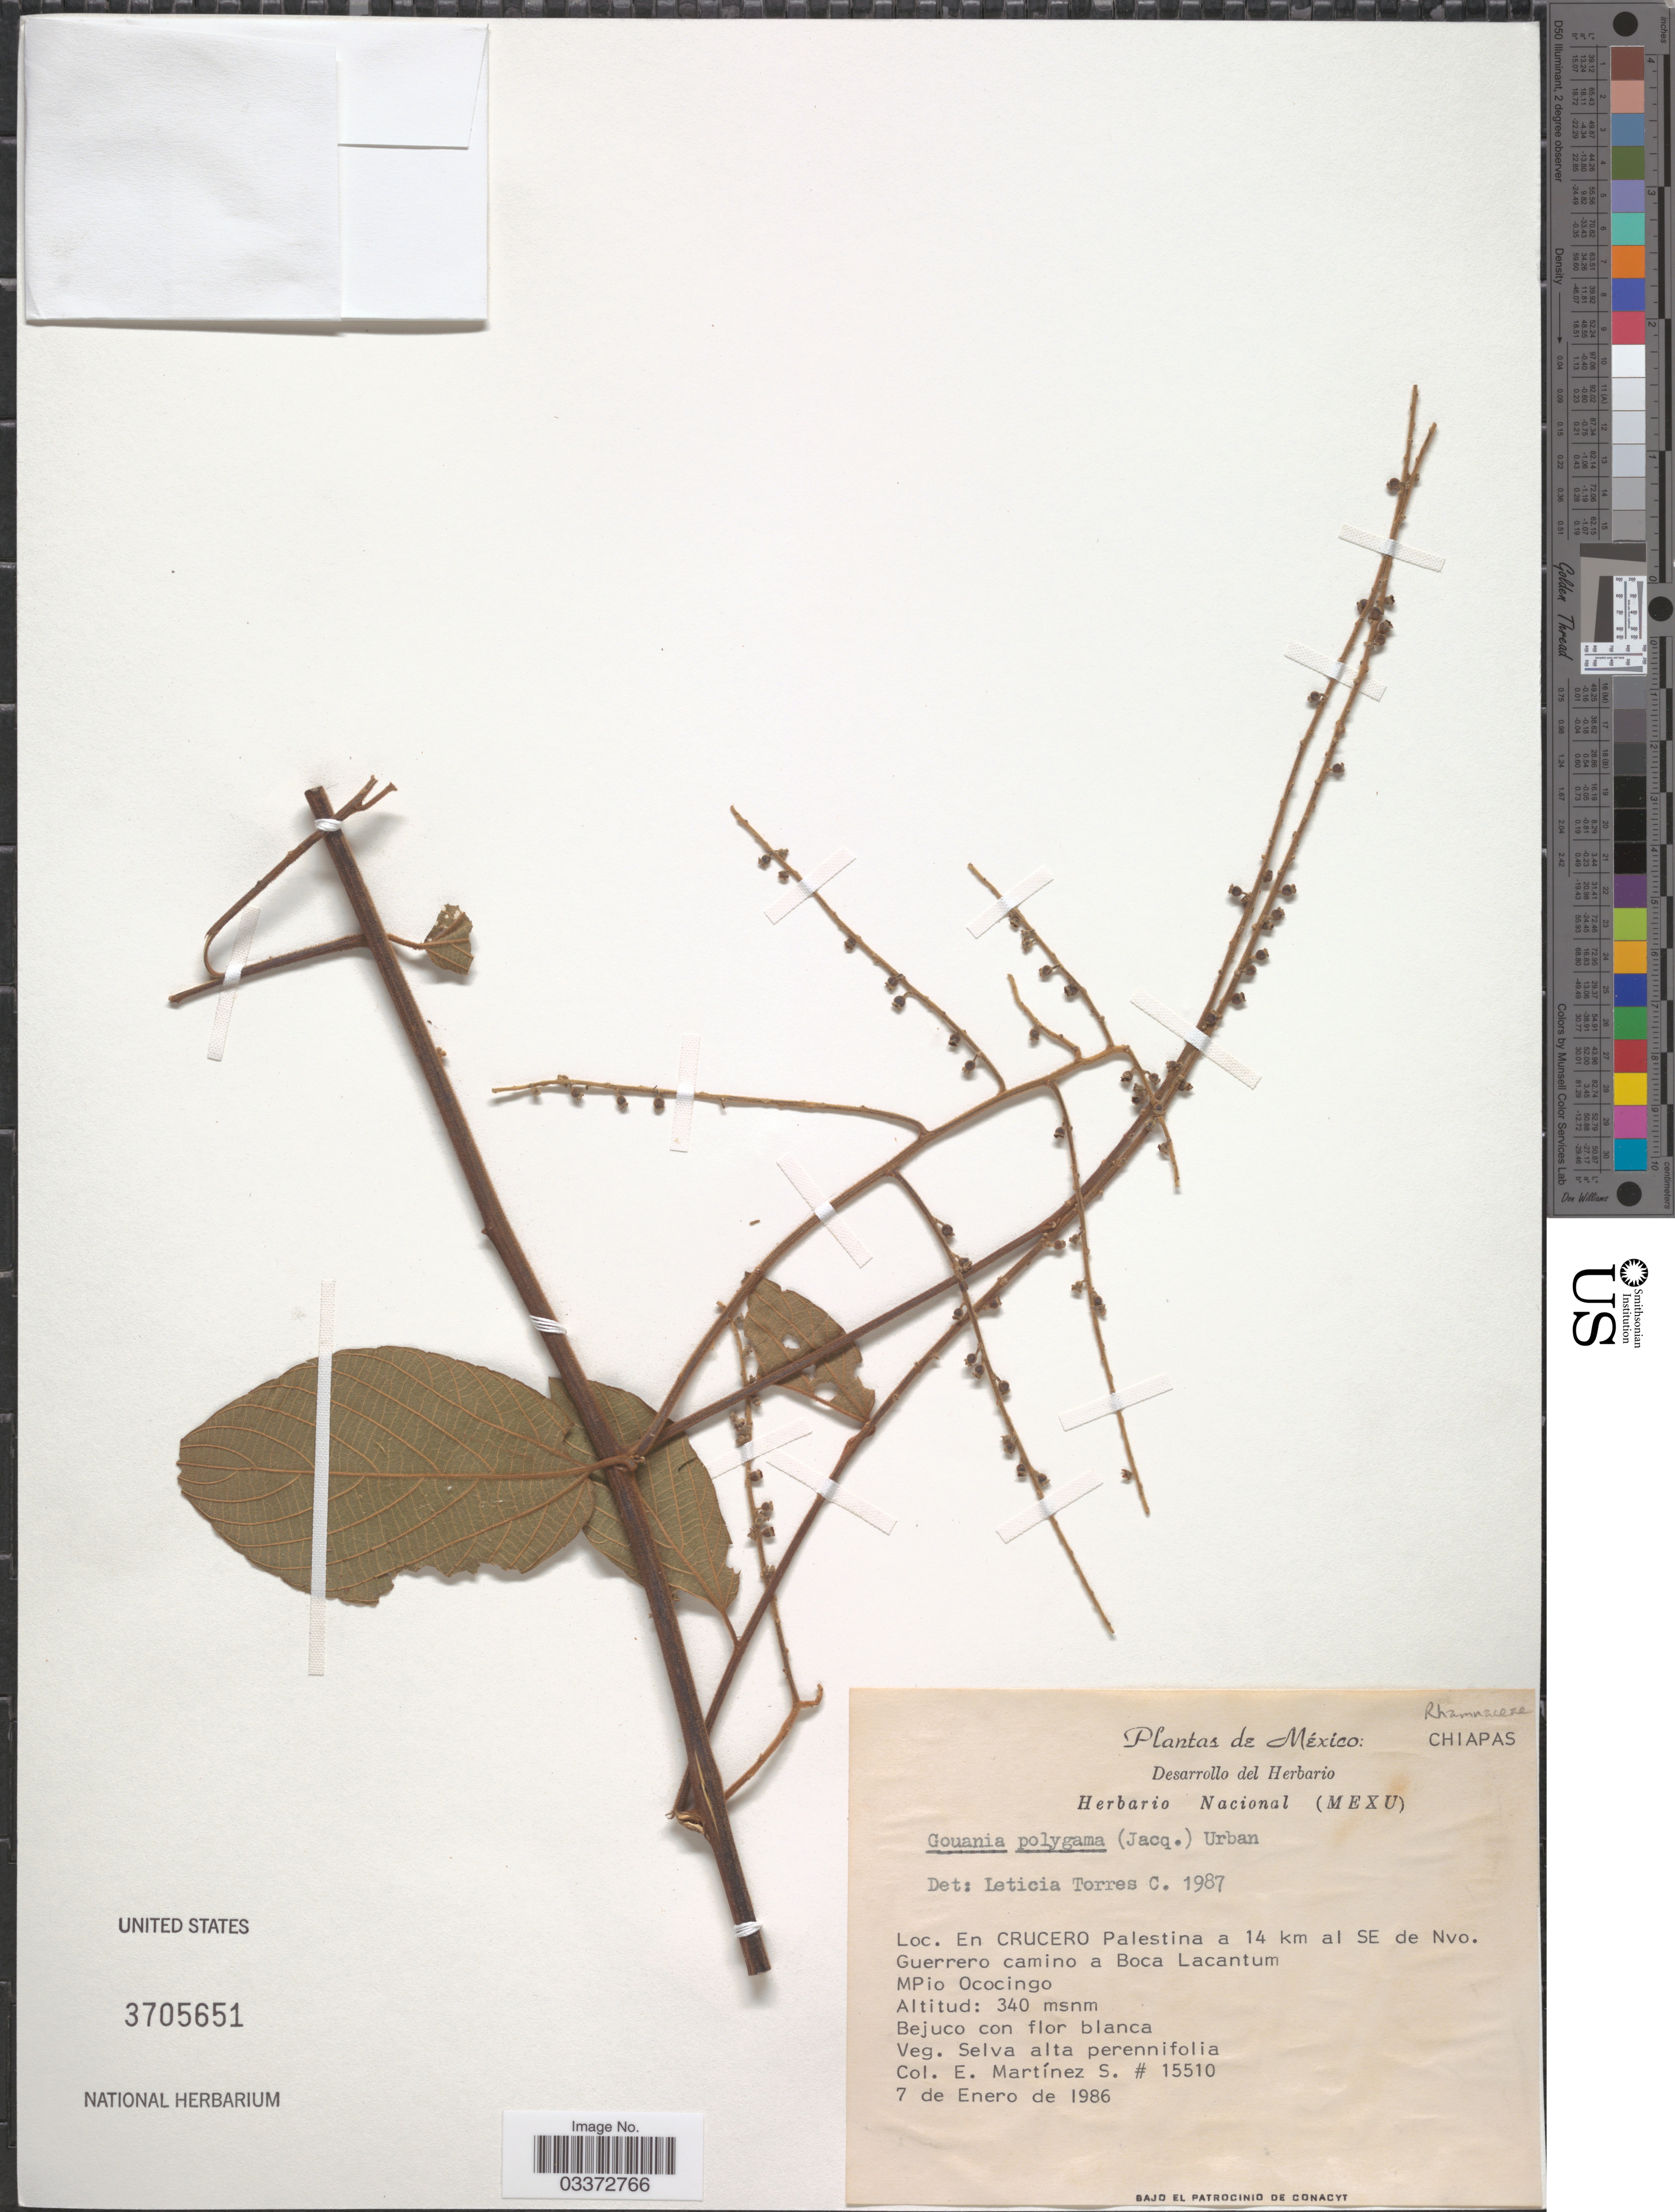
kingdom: Plantae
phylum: Tracheophyta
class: Magnoliopsida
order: Rosales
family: Rhamnaceae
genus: Gouania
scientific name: Gouania polygama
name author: (Jacq.) Urb.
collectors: E. M. Martínez S.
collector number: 15510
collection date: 1986-01-07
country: Mexico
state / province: Chiapas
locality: En Crucero Palestina a 14 km al SE de Nvo. Guerrero camino a Boca Lacantum. MPio Ococingo.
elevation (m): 340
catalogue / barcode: US 3705651